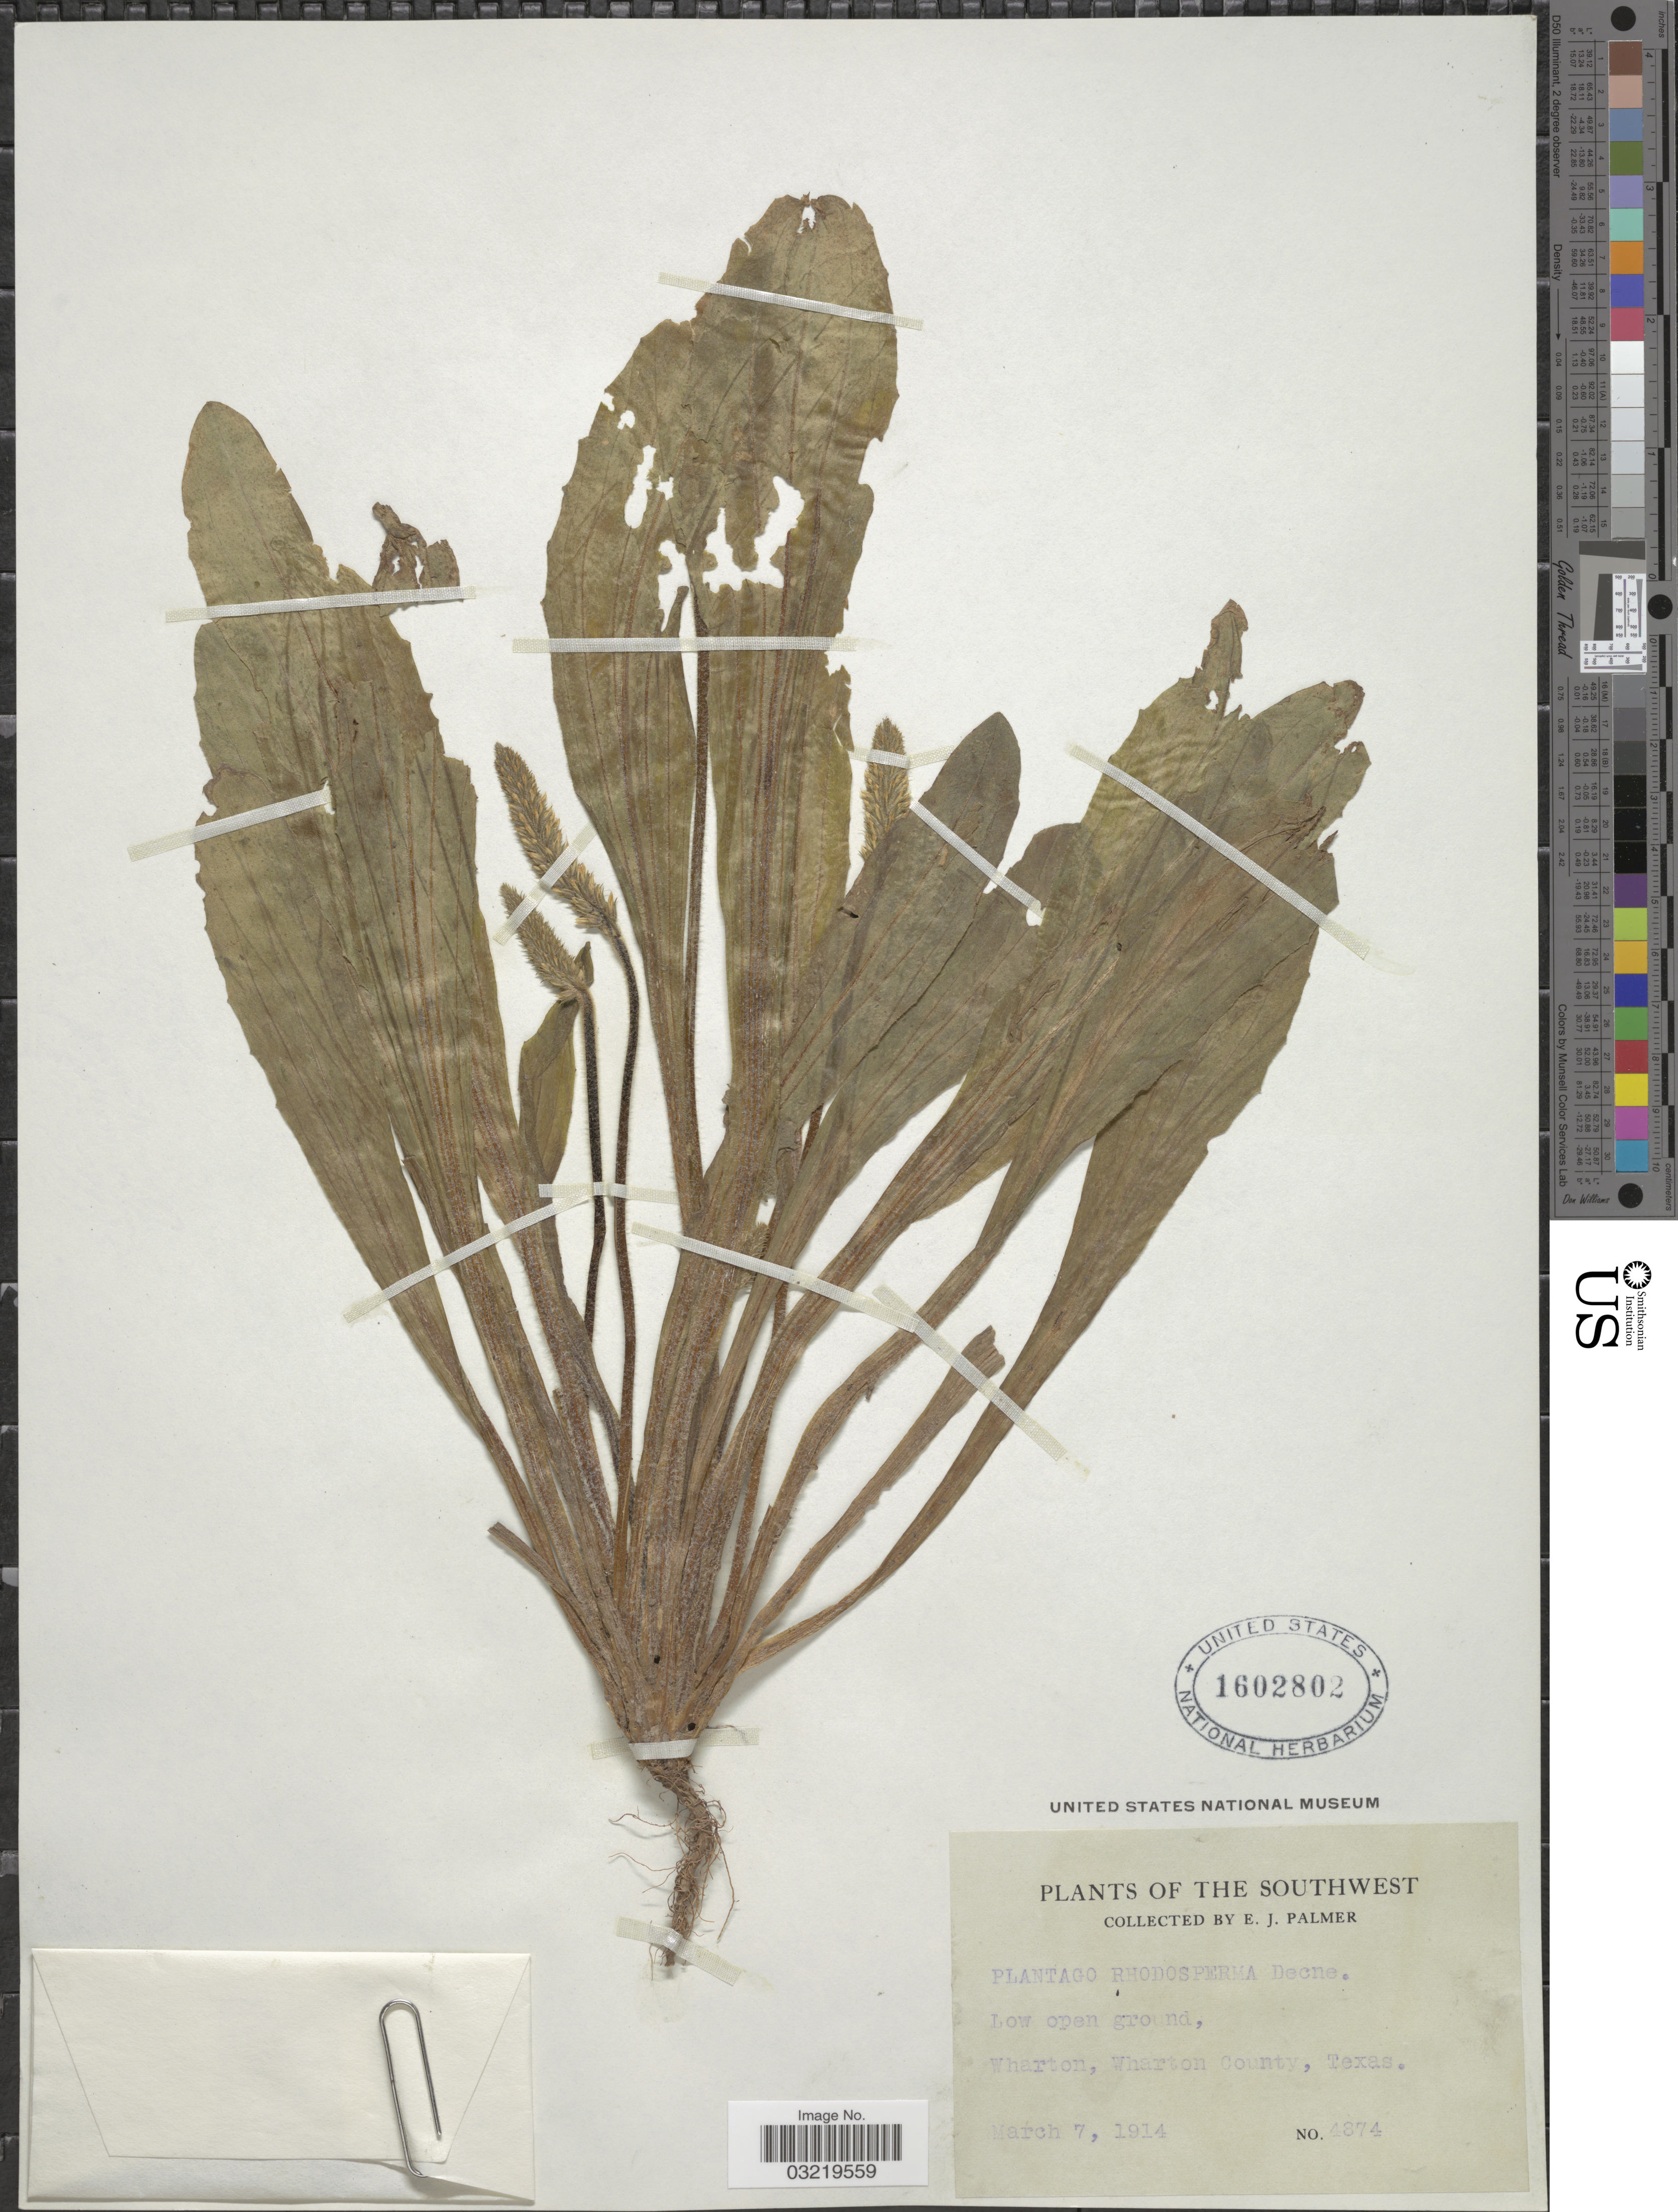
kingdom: Plantae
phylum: Tracheophyta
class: Magnoliopsida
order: Lamiales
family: Plantaginaceae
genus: Plantago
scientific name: Plantago rhodosperma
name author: Decne.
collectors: E. J. Palmer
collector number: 4874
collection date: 1914-03-07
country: United States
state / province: Texas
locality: The Southwest. Wharton, Wharton County.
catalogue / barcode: US 1602802